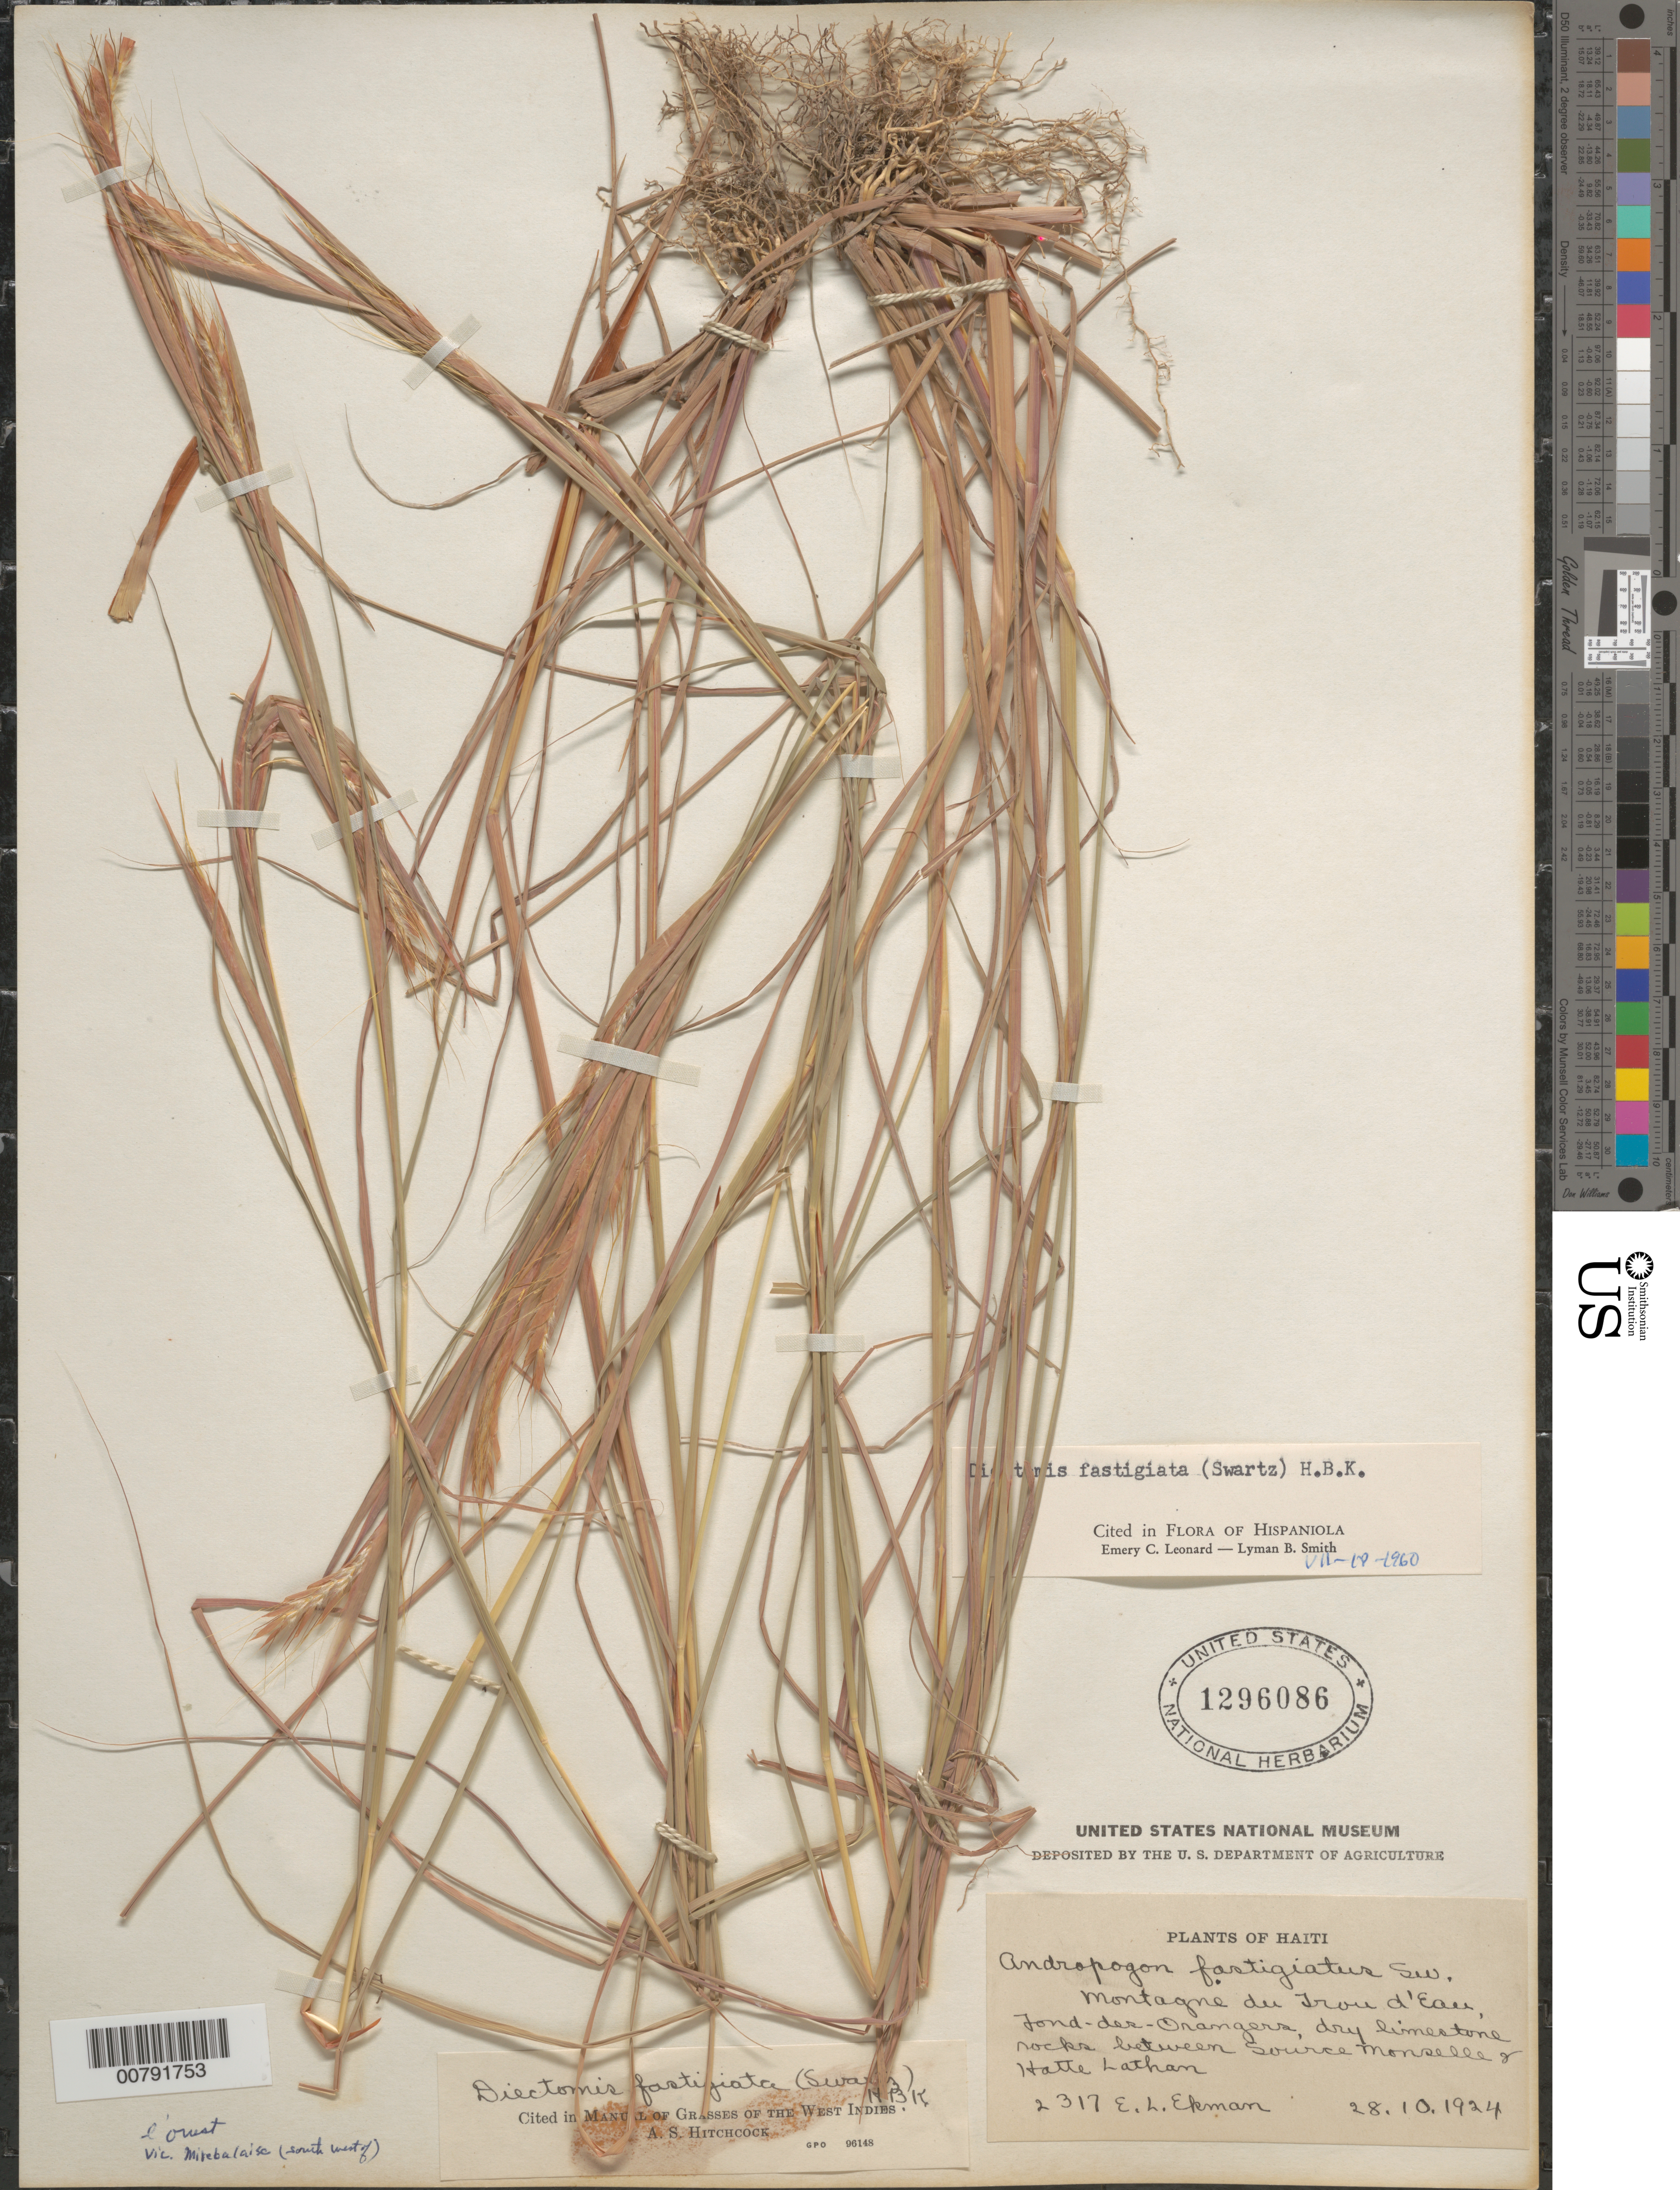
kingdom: Plantae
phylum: Tracheophyta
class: Liliopsida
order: Poales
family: Poaceae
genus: Andropogon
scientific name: Andropogon fastigiatus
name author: Sw.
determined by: Leonard, E. C.; Smith, L. B.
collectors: E. L. Ekman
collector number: H 2317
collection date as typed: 28 Oct 1924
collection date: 1924-10-28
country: Haiti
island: Hispaniola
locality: Montagne du Trou d'Eau, Fon-der-Orangera, between Source Monselle and Hotte Lathan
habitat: Dry limestone rocks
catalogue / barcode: US 1296086